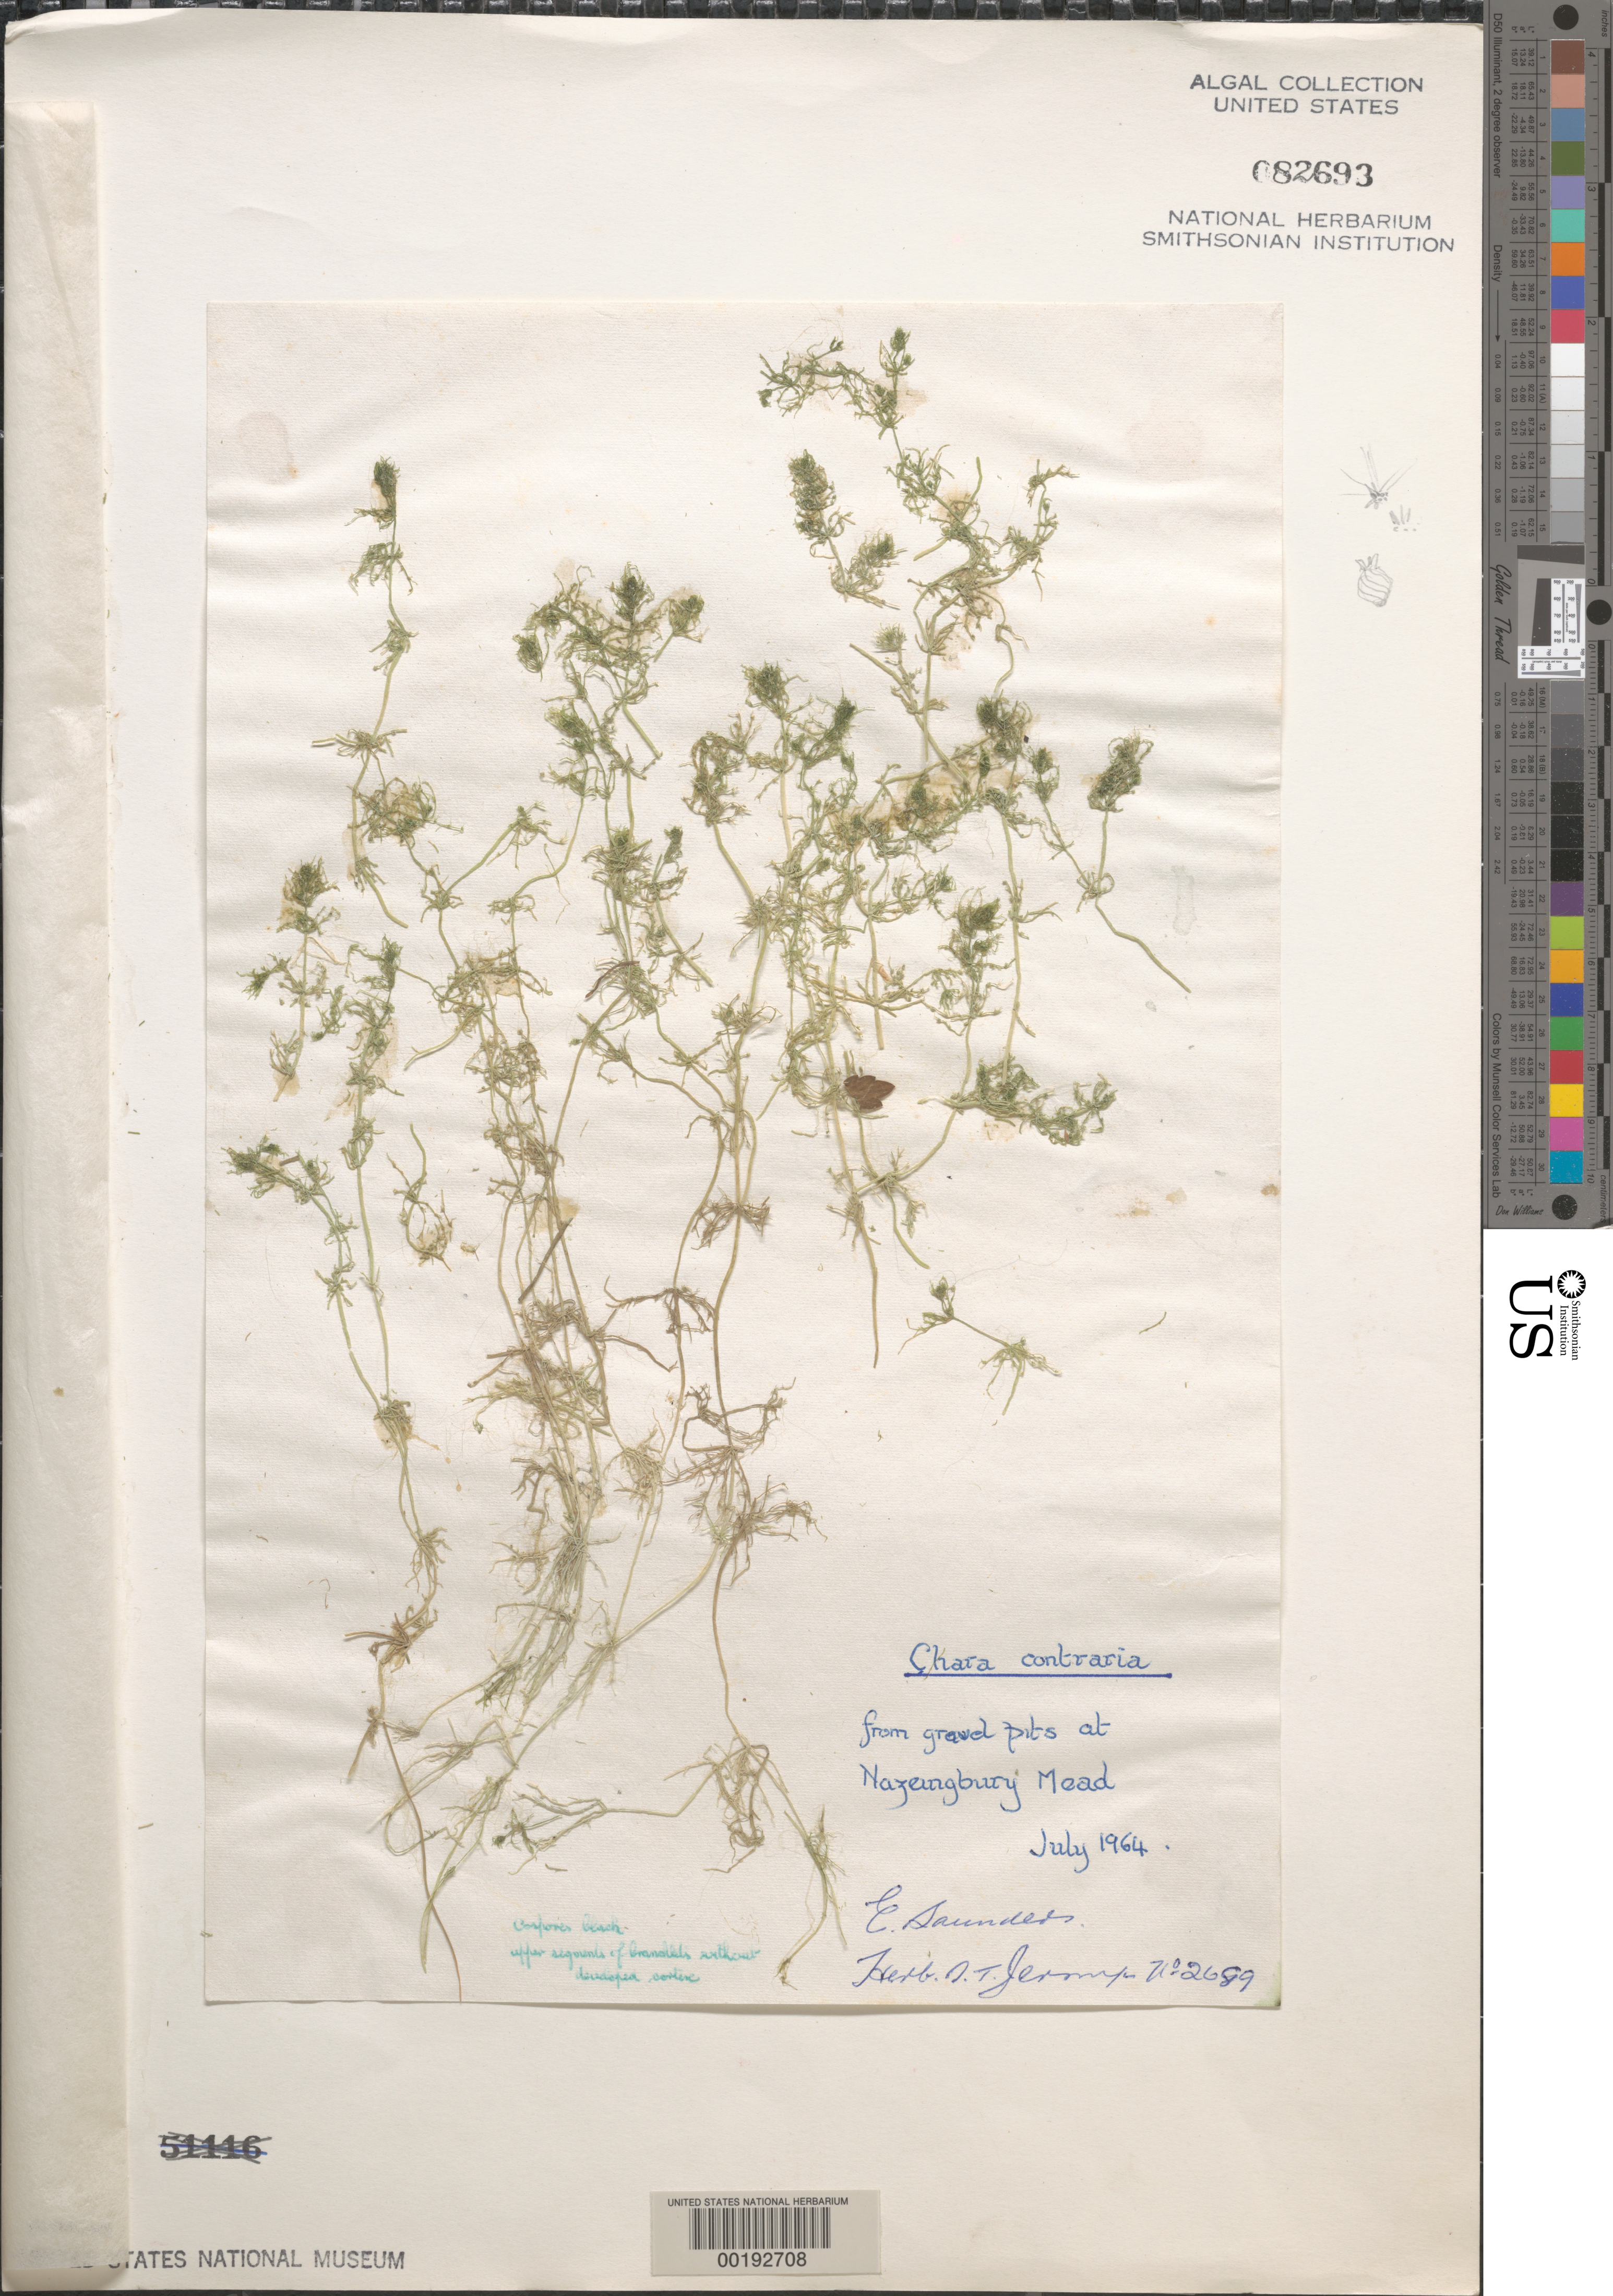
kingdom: Plantae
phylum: Charophyta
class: Charophyceae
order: Charales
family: Characeae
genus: Chara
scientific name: Chara vulgaris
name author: L.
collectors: E. Saunders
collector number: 2689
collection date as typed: Jul 1964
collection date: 1964-07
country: United Kingdom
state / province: England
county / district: Essex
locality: Nazemgbury Mead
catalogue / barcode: US 82693